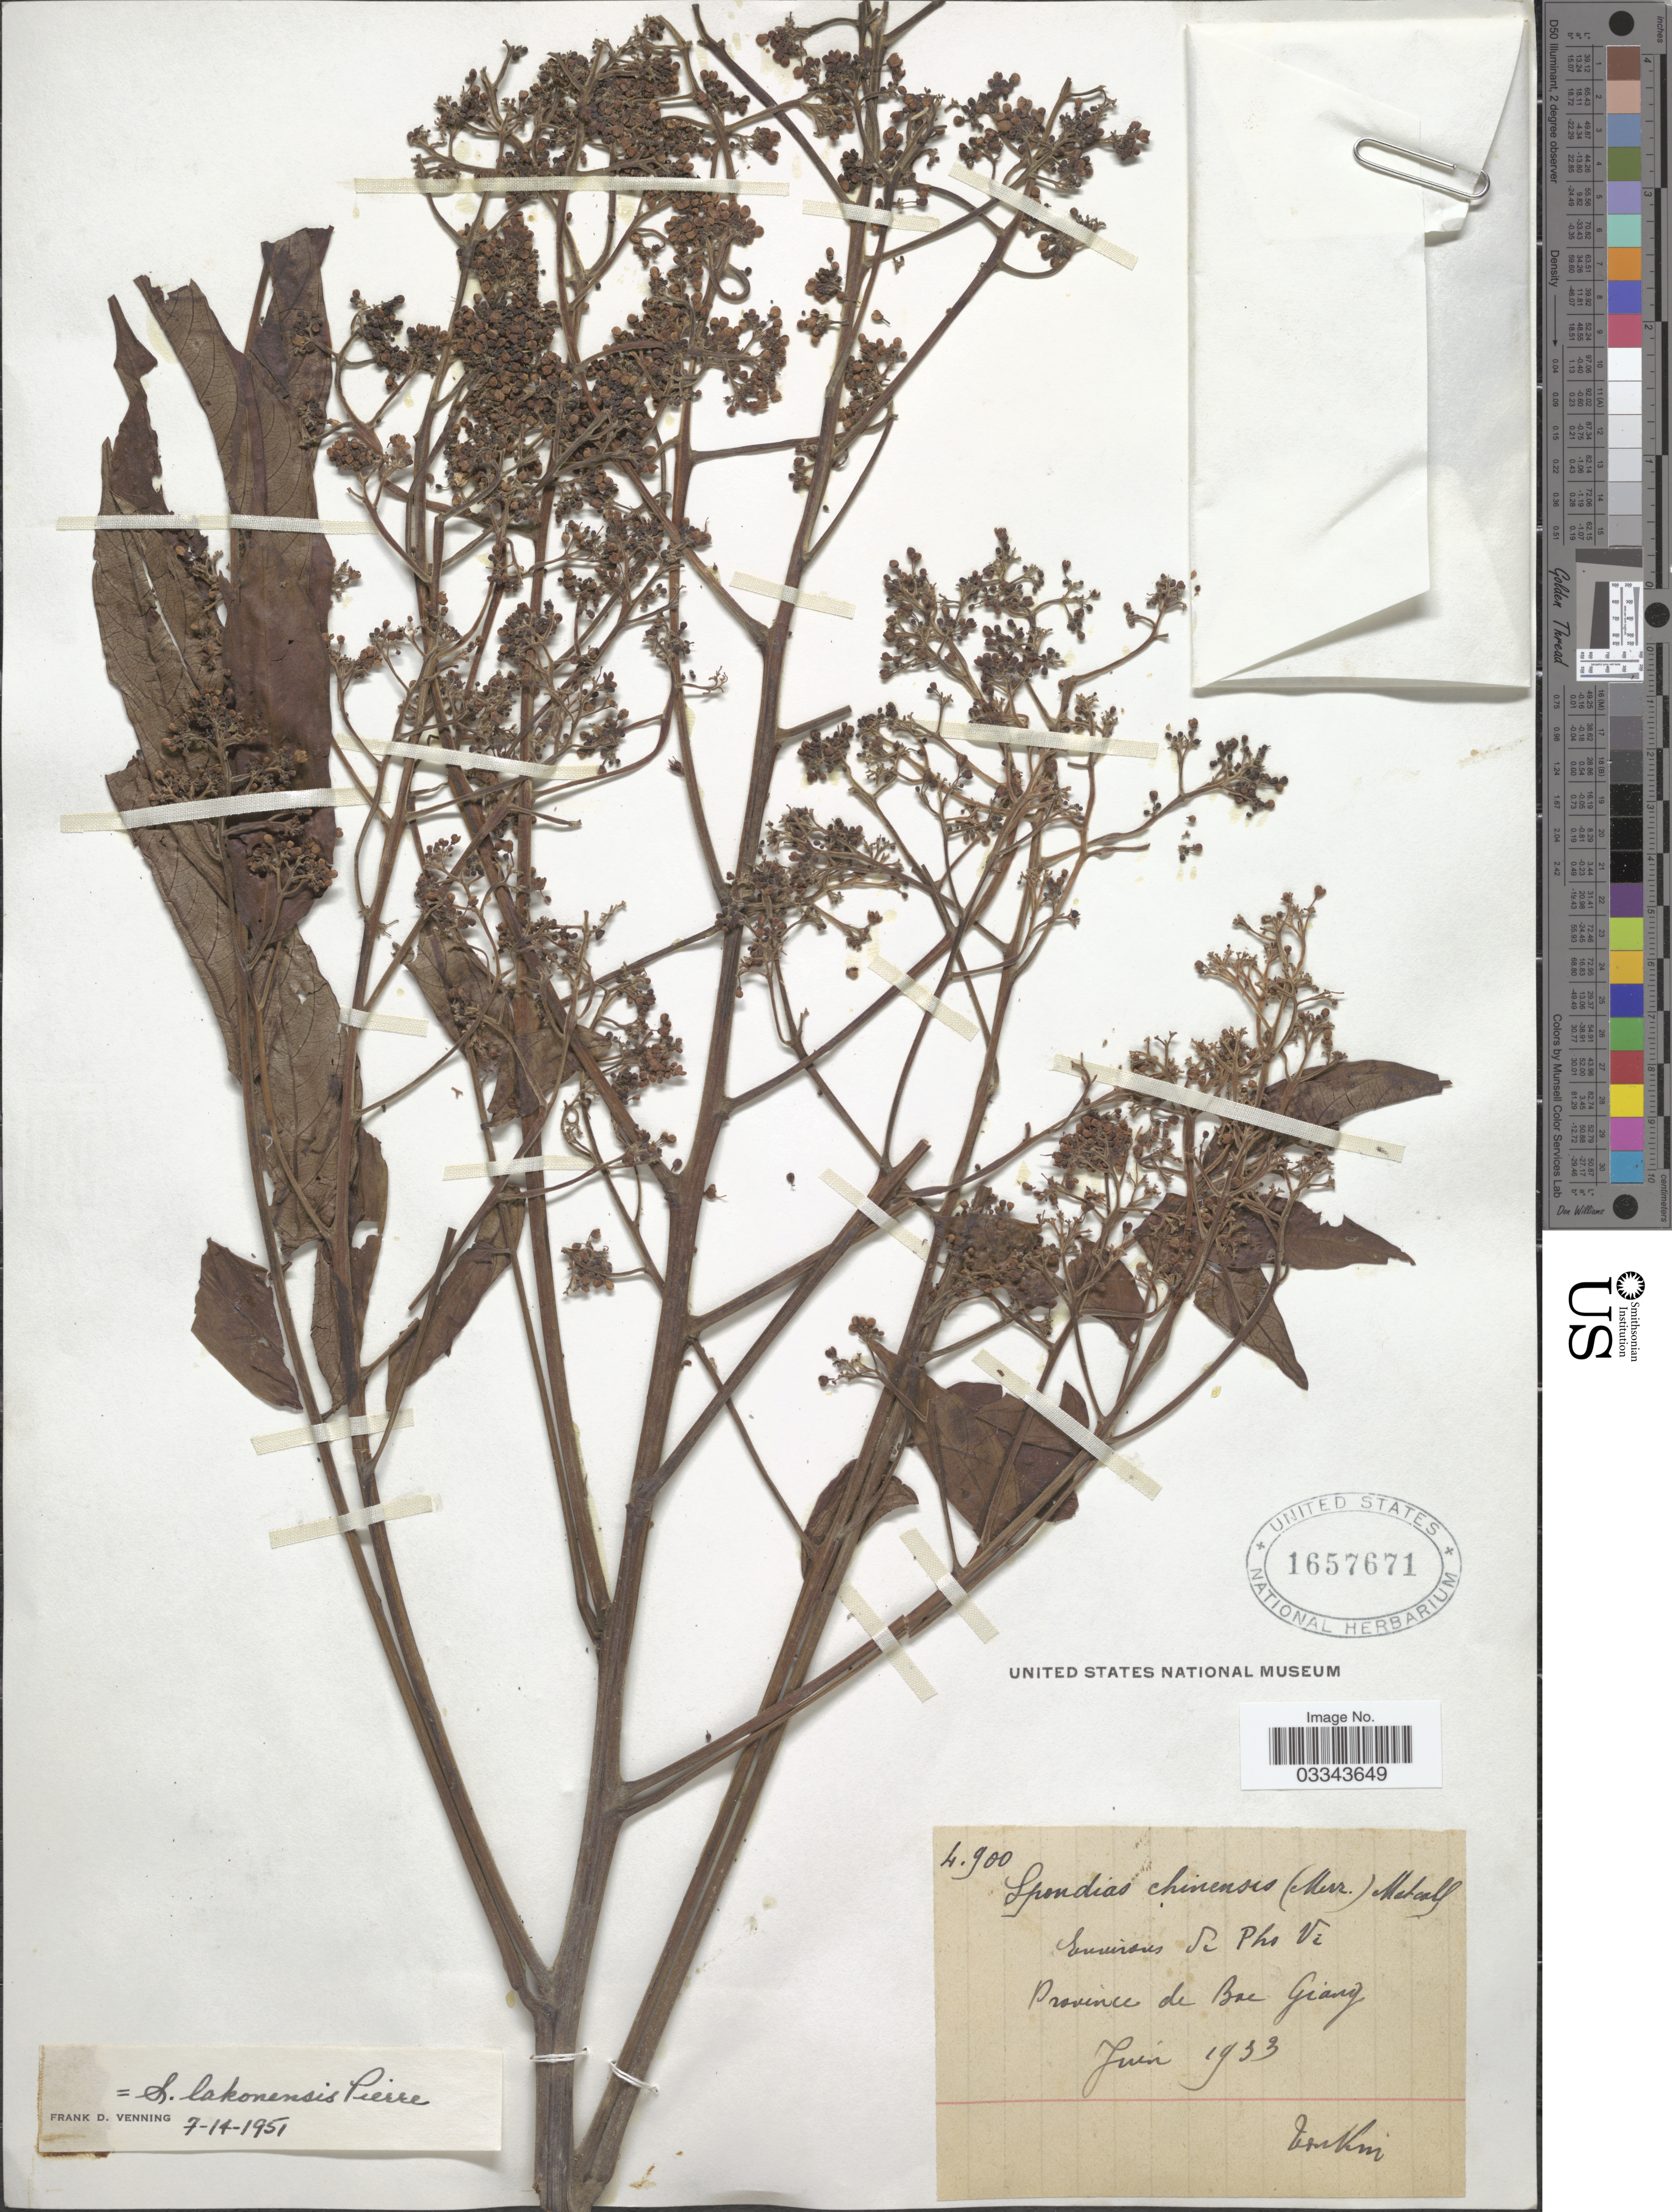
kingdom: Plantae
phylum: Tracheophyta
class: Magnoliopsida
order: Sapindales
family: Anacardiaceae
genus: Allospondias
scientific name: Allospondias lakonensis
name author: (Pierre) Stapf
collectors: A. Petelot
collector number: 4900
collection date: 1933-06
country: Vietnam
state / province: Bac Giang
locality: Environs de Pho Vi.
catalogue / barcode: US 1657671